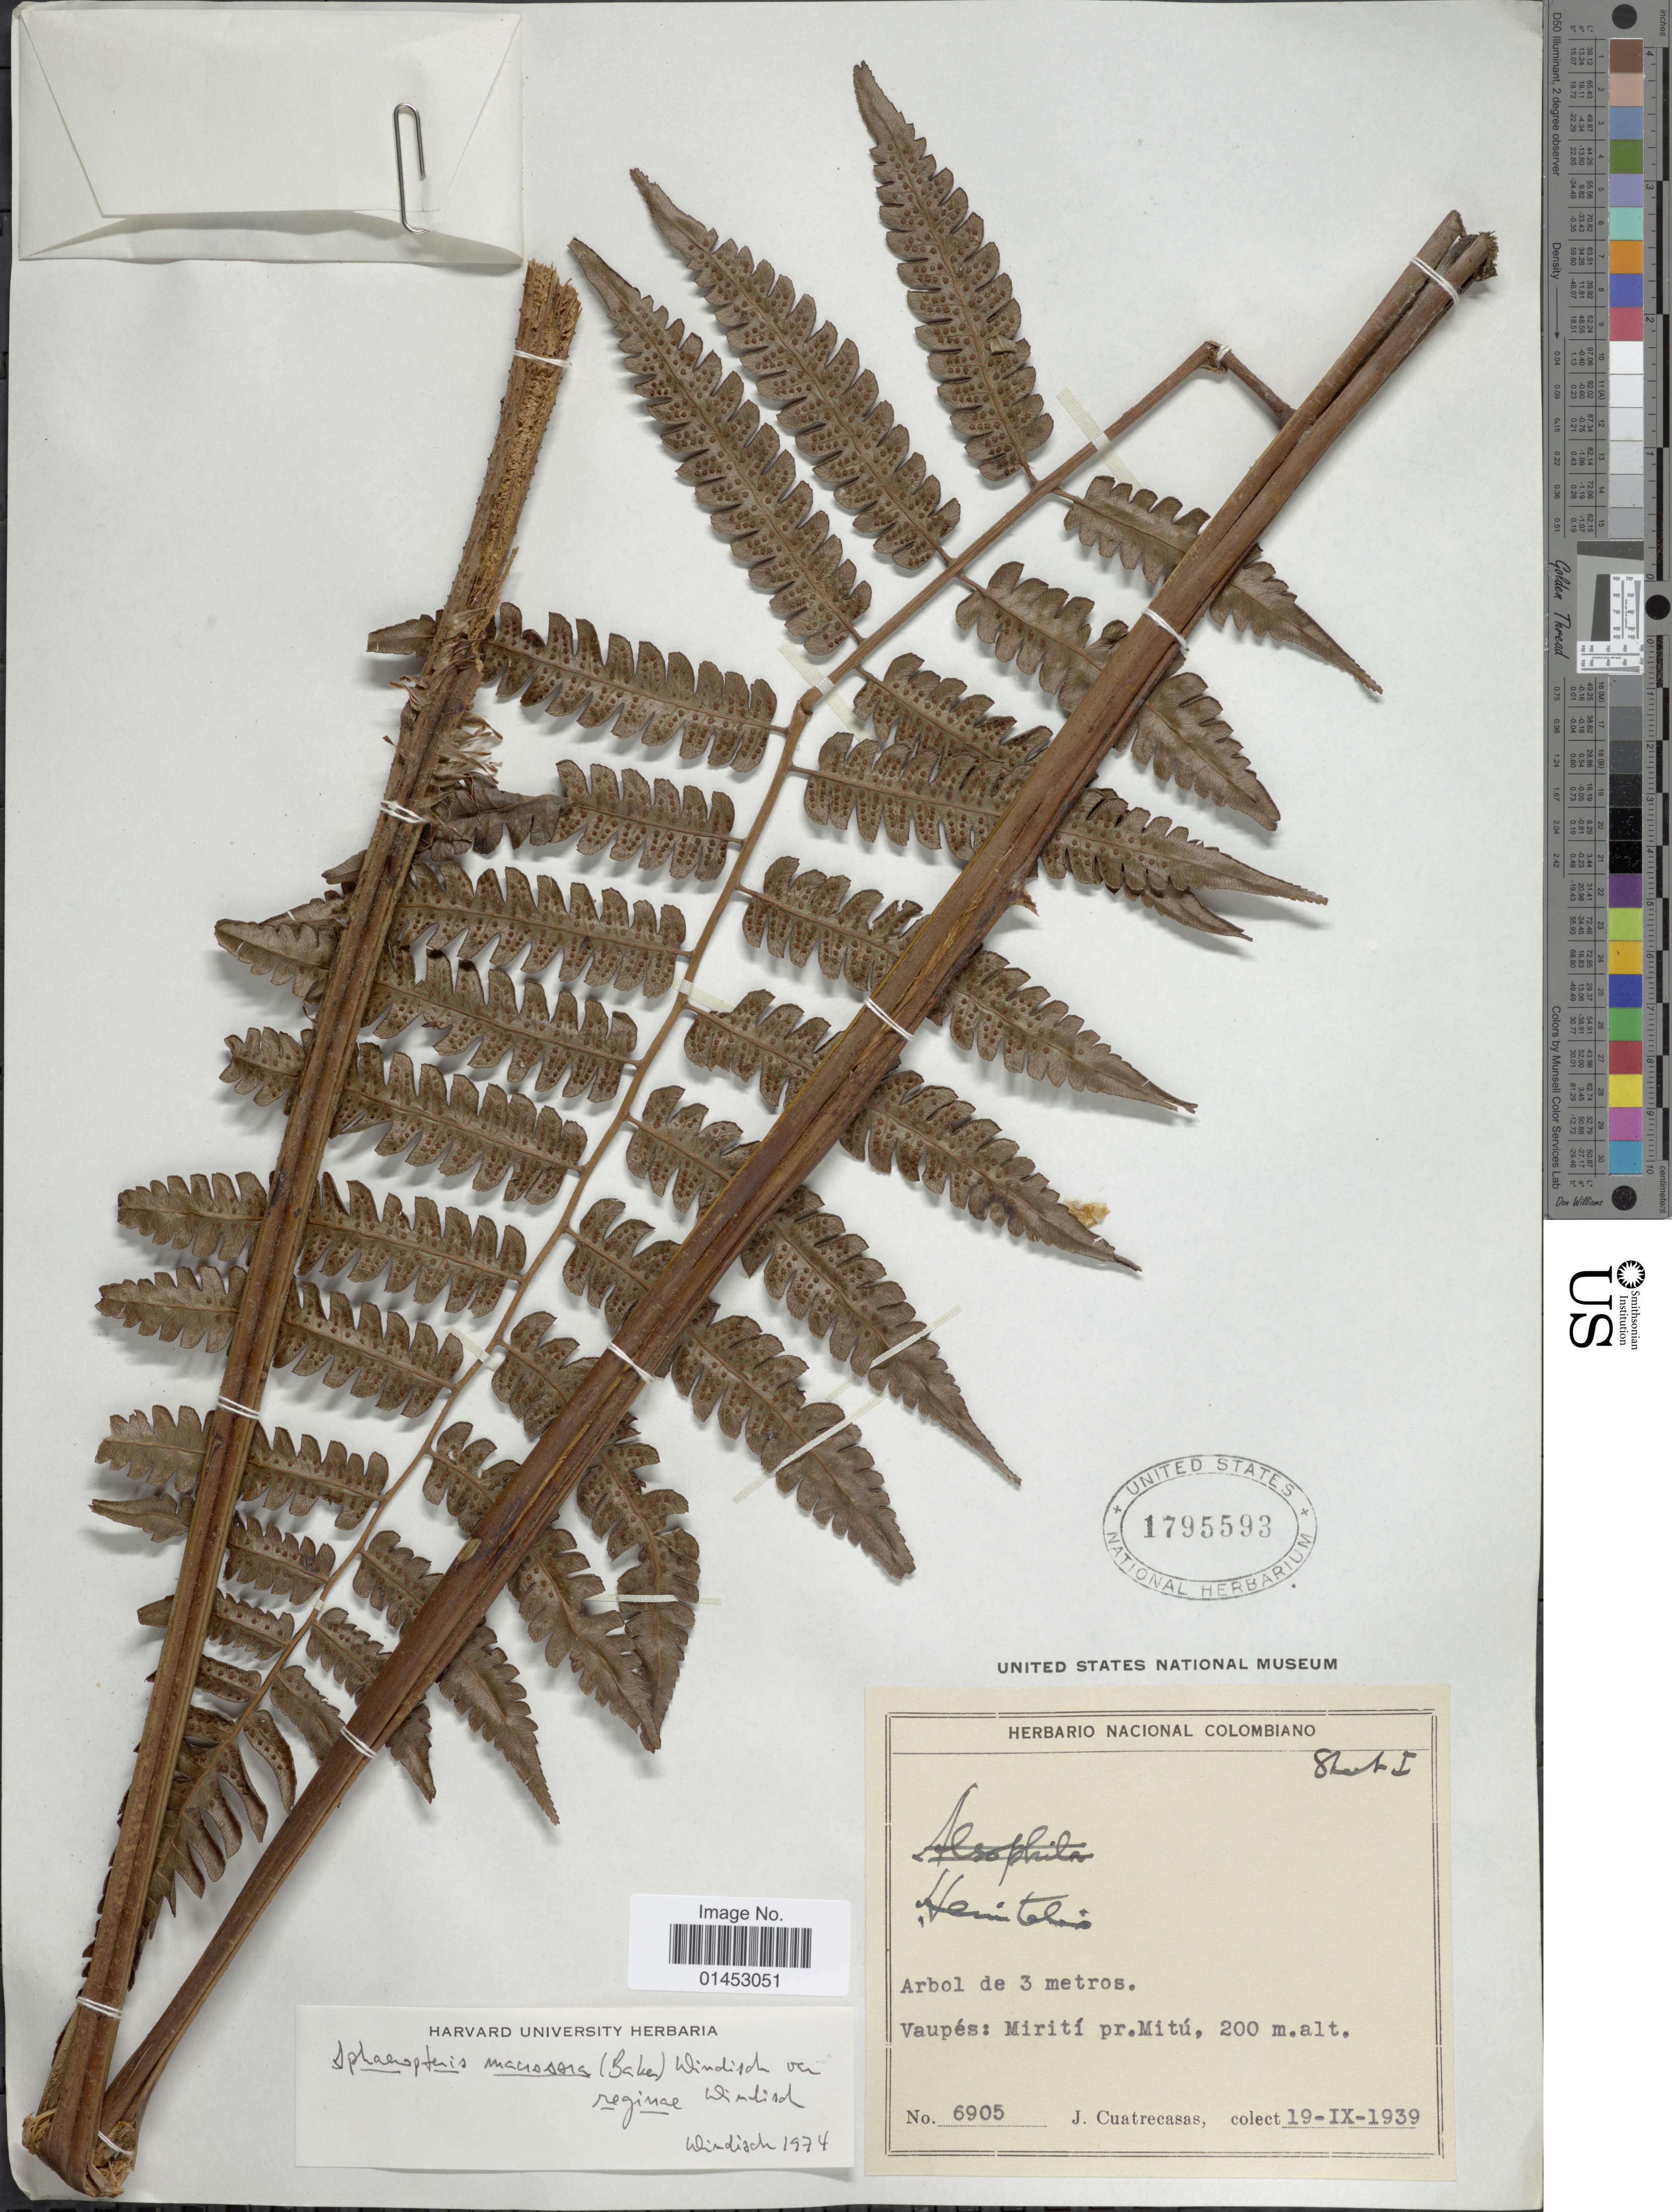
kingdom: Plantae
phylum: Tracheophyta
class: Polypodiopsida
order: Cyatheales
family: Cyatheaceae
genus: Cyathea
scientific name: Cyathea traillii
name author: (Baker) Domin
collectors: J. Cuatrecasas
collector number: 6905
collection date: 1939-09-19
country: Colombia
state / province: Vaupés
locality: Vaupés: Mirití pr. Mitú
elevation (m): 200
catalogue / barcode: US 1795593